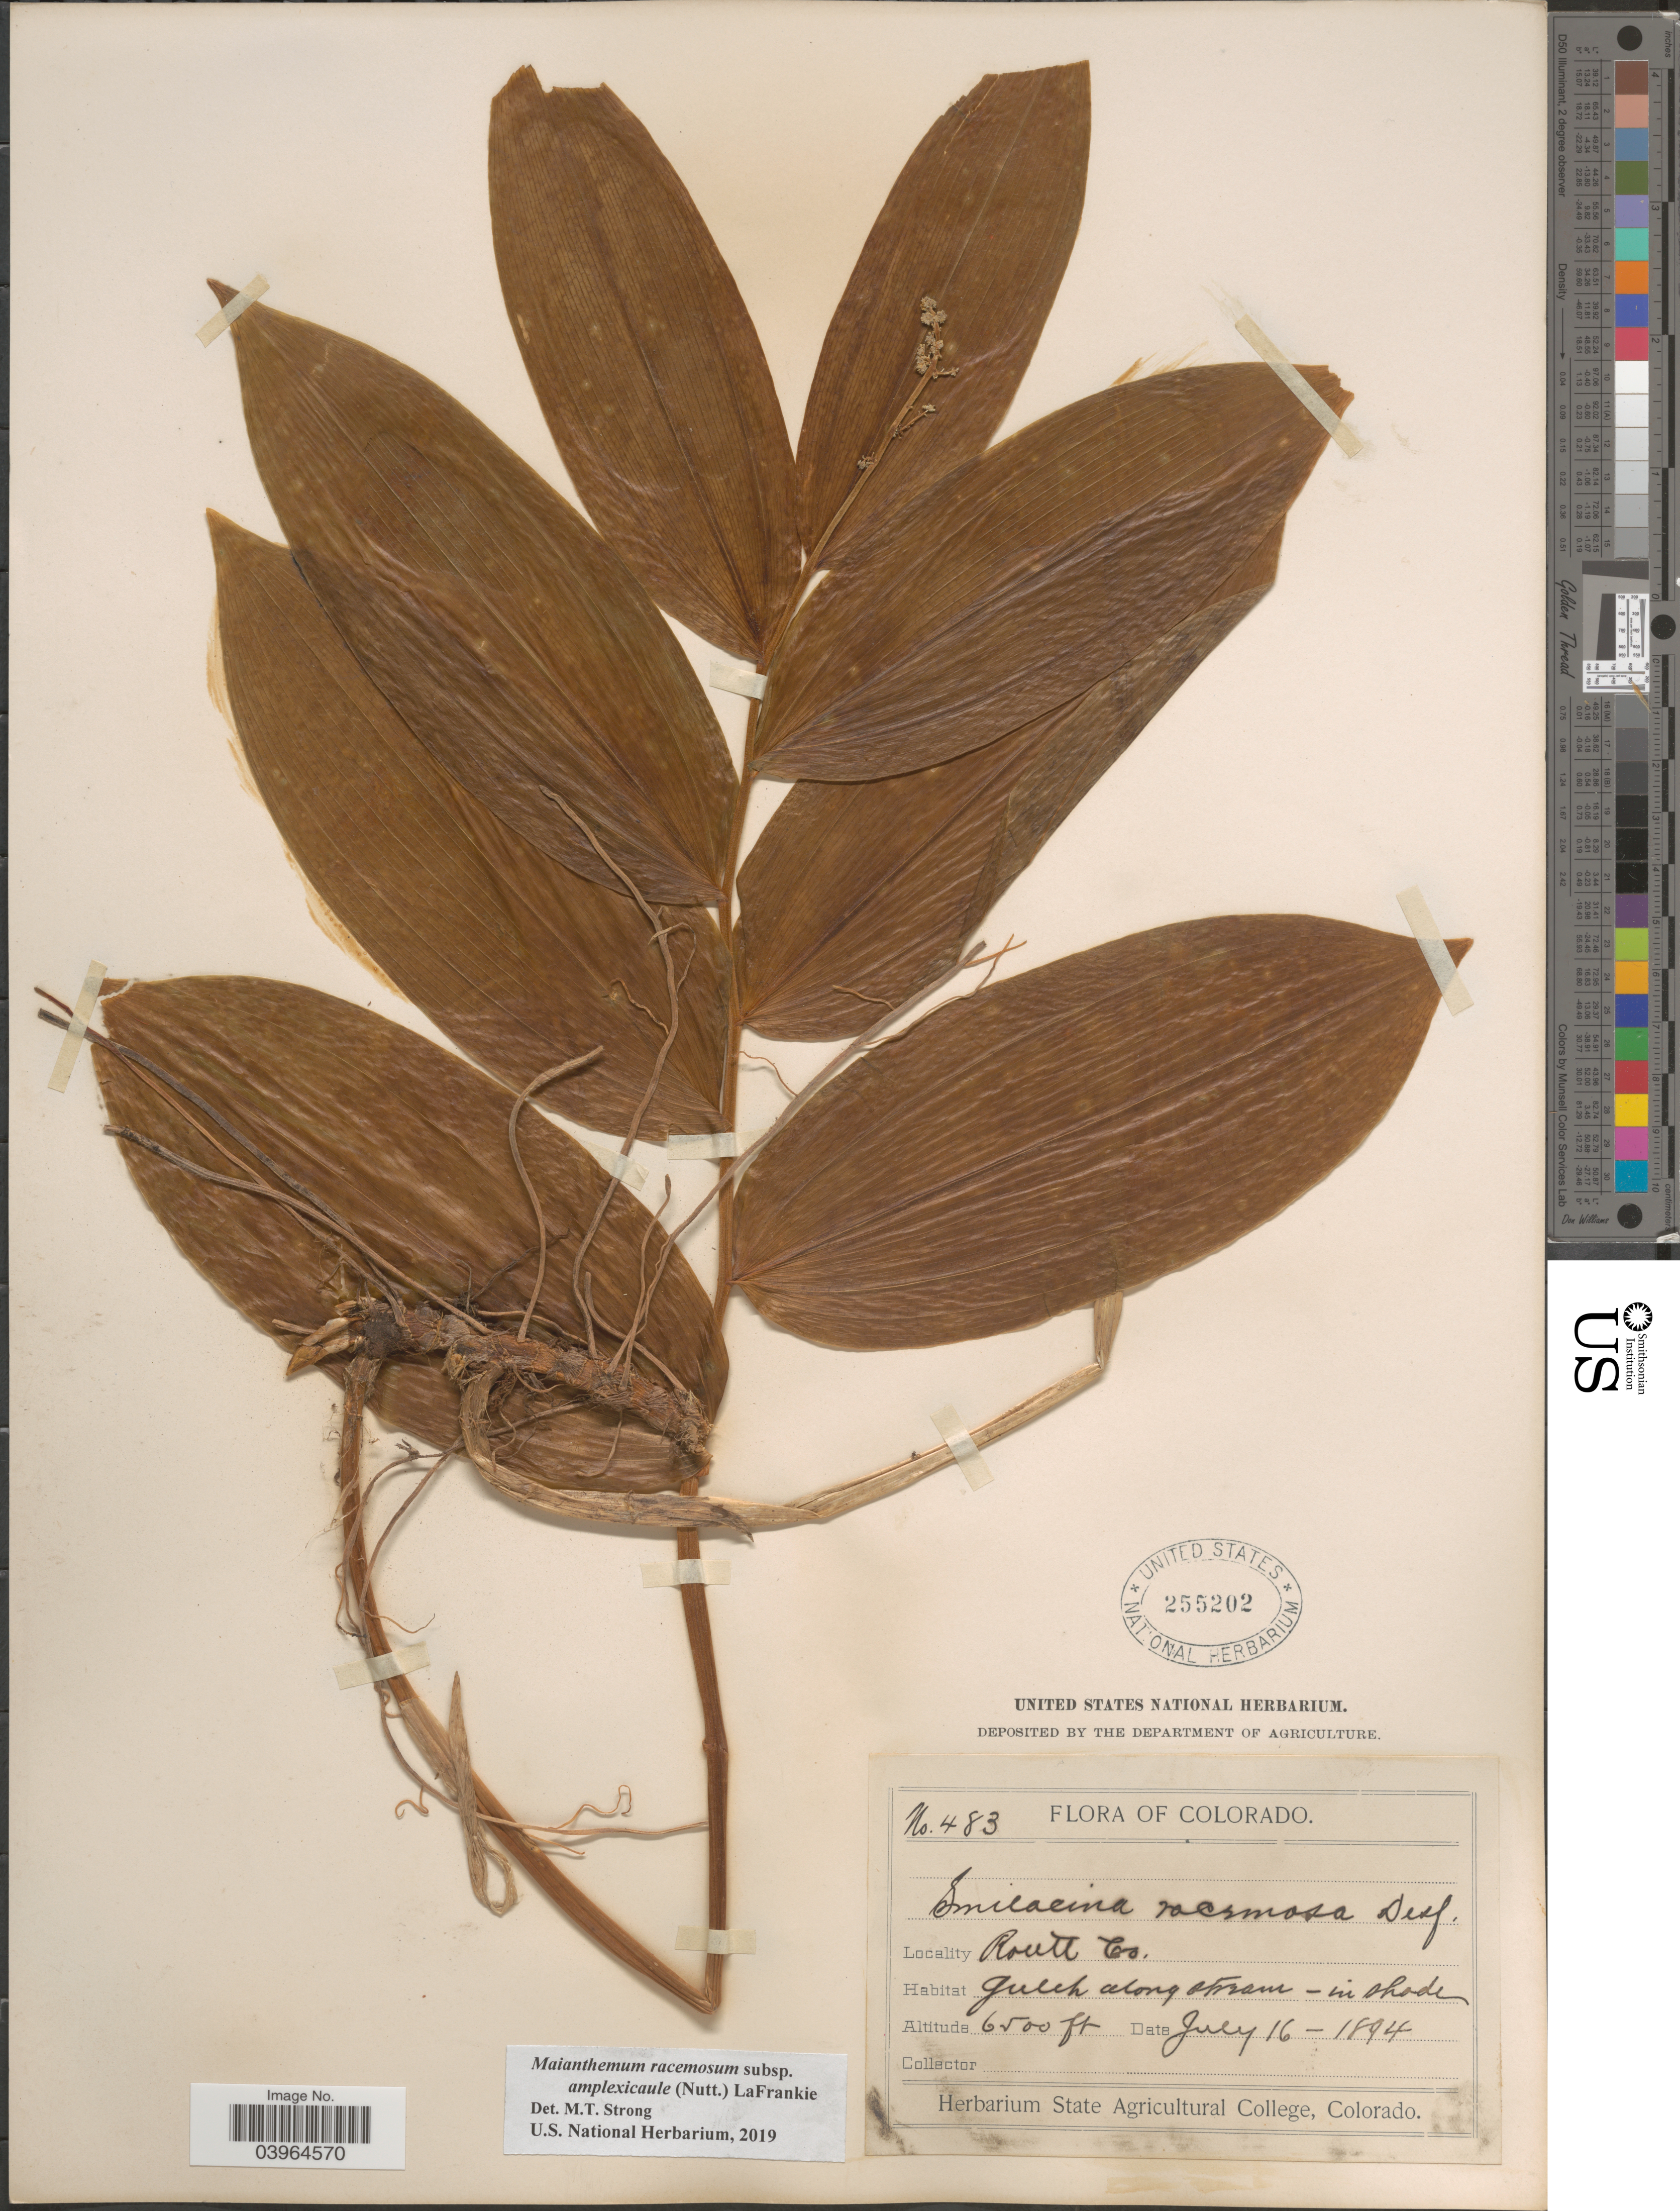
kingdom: Plantae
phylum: Tracheophyta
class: Liliopsida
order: Asparagales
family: Asparagaceae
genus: Maianthemum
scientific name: Maianthemum racemosum subsp. amplexicaule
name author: (Nutt.) LaFrankie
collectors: ex herb. State Agric. College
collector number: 483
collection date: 1894-07-16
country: United States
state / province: Colorado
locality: Routt Co.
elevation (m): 1981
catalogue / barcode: US 255202